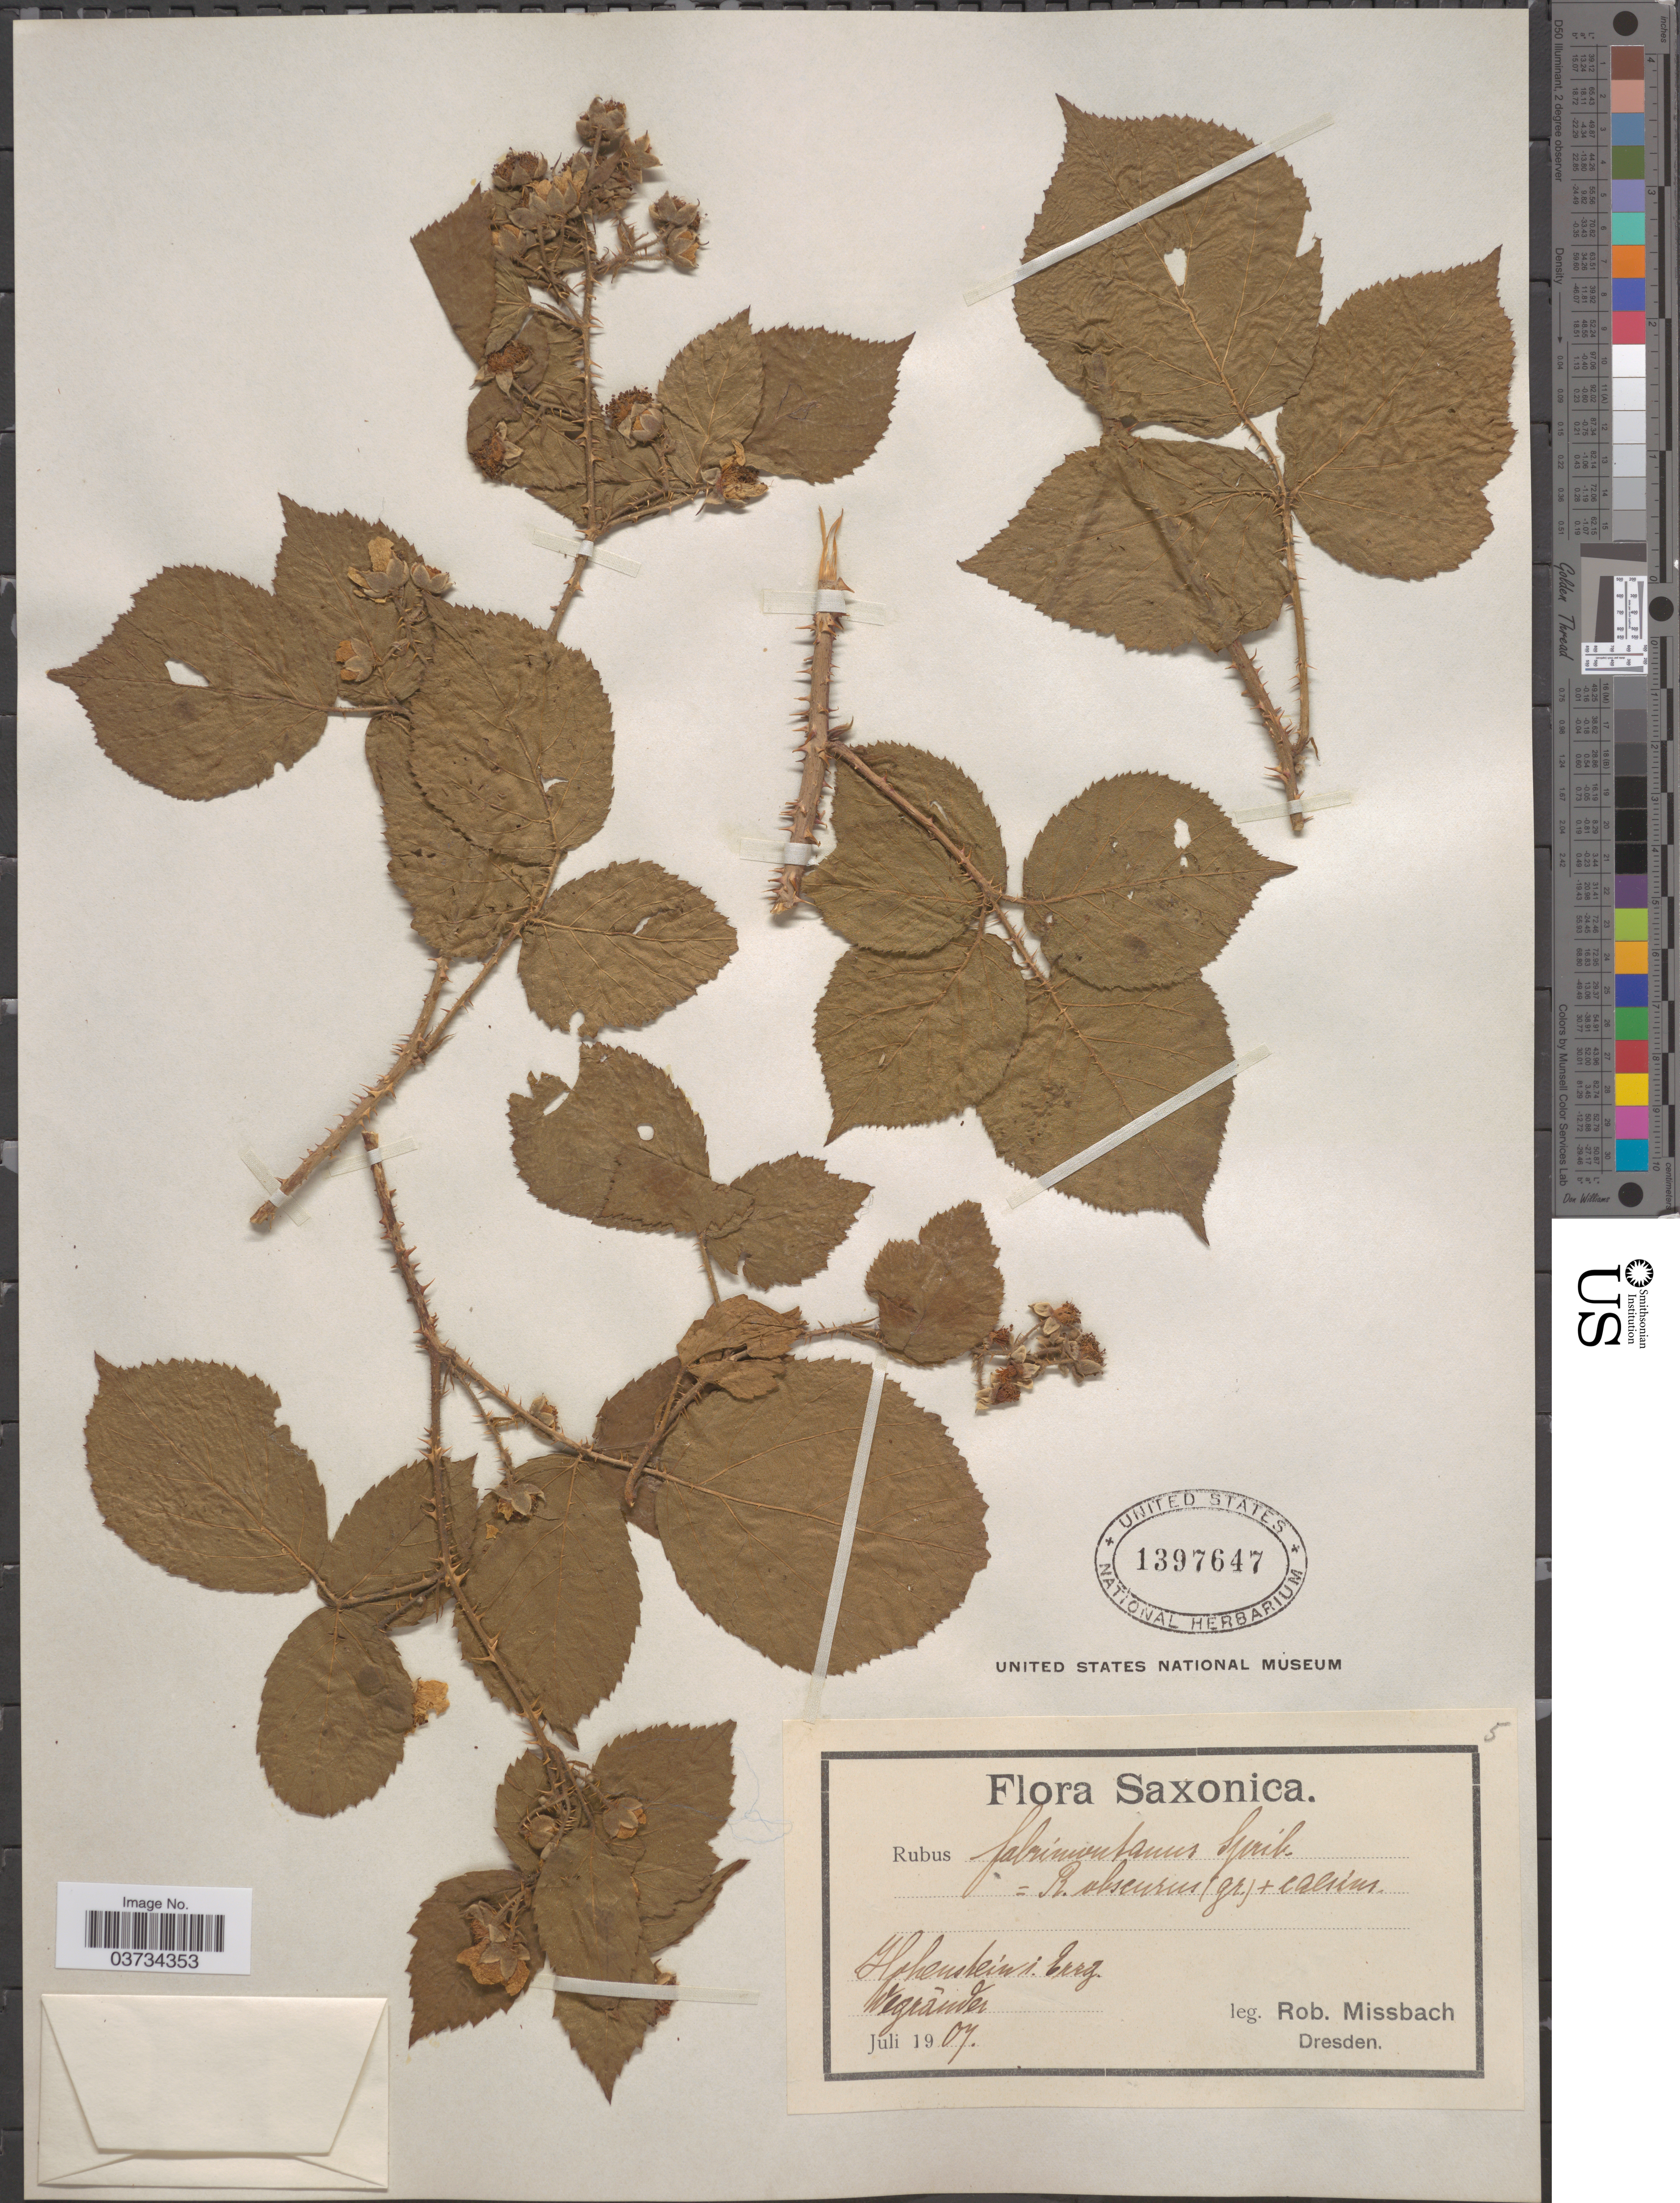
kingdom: Plantae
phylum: Tracheophyta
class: Magnoliopsida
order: Rosales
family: Rosaceae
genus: Rubus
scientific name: Rubus fabrimontanus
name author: (Sprib.) Sprib.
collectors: R. Missbach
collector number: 5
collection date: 1907-07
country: Germany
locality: Saxonica. Hohenstein i. Zerg. Wegrânder. [interpreted]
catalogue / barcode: US 1397647